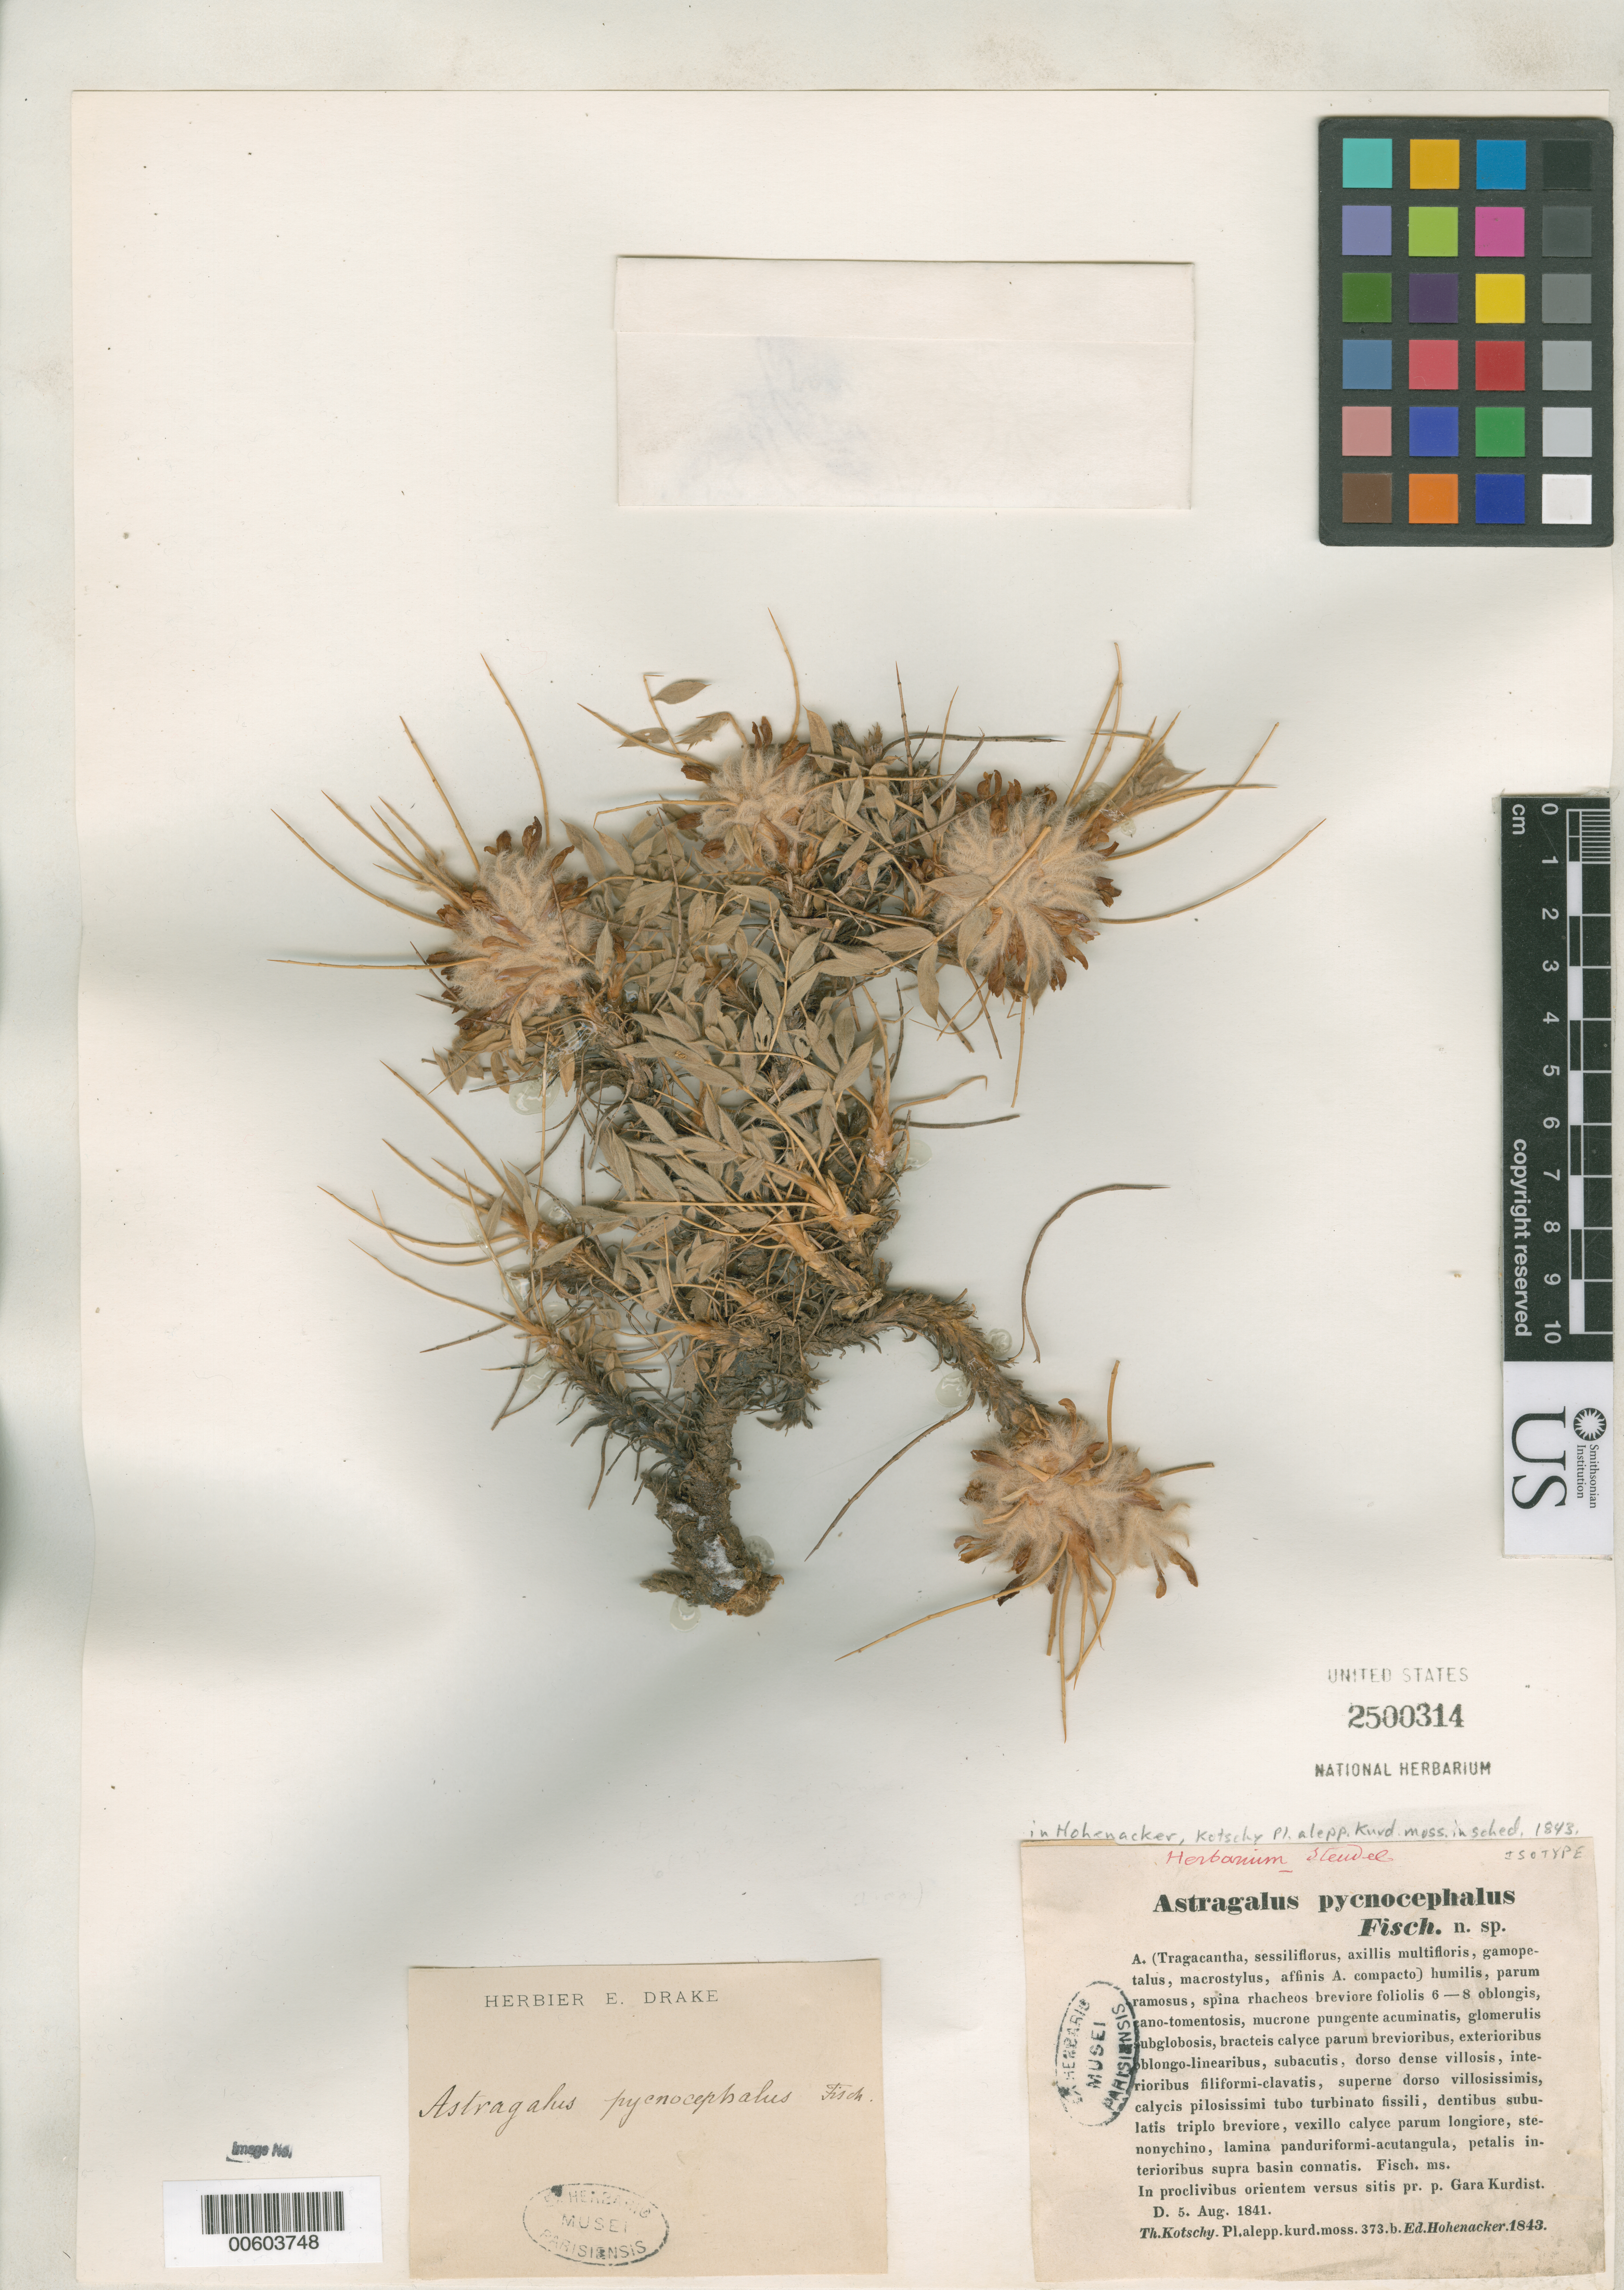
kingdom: Plantae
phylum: Tracheophyta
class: Magnoliopsida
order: Fabales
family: Fabaceae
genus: Astragalus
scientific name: Astragalus pycnocephalus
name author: Fisch. in Hohenaker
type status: Isotype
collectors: K. G. Kotschy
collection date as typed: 05 Aug 1841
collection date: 1841-08-05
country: Iraq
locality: In Proclivibus Orientem versus Sitis pr. P. Gara Kurdist.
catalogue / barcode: US 2500314